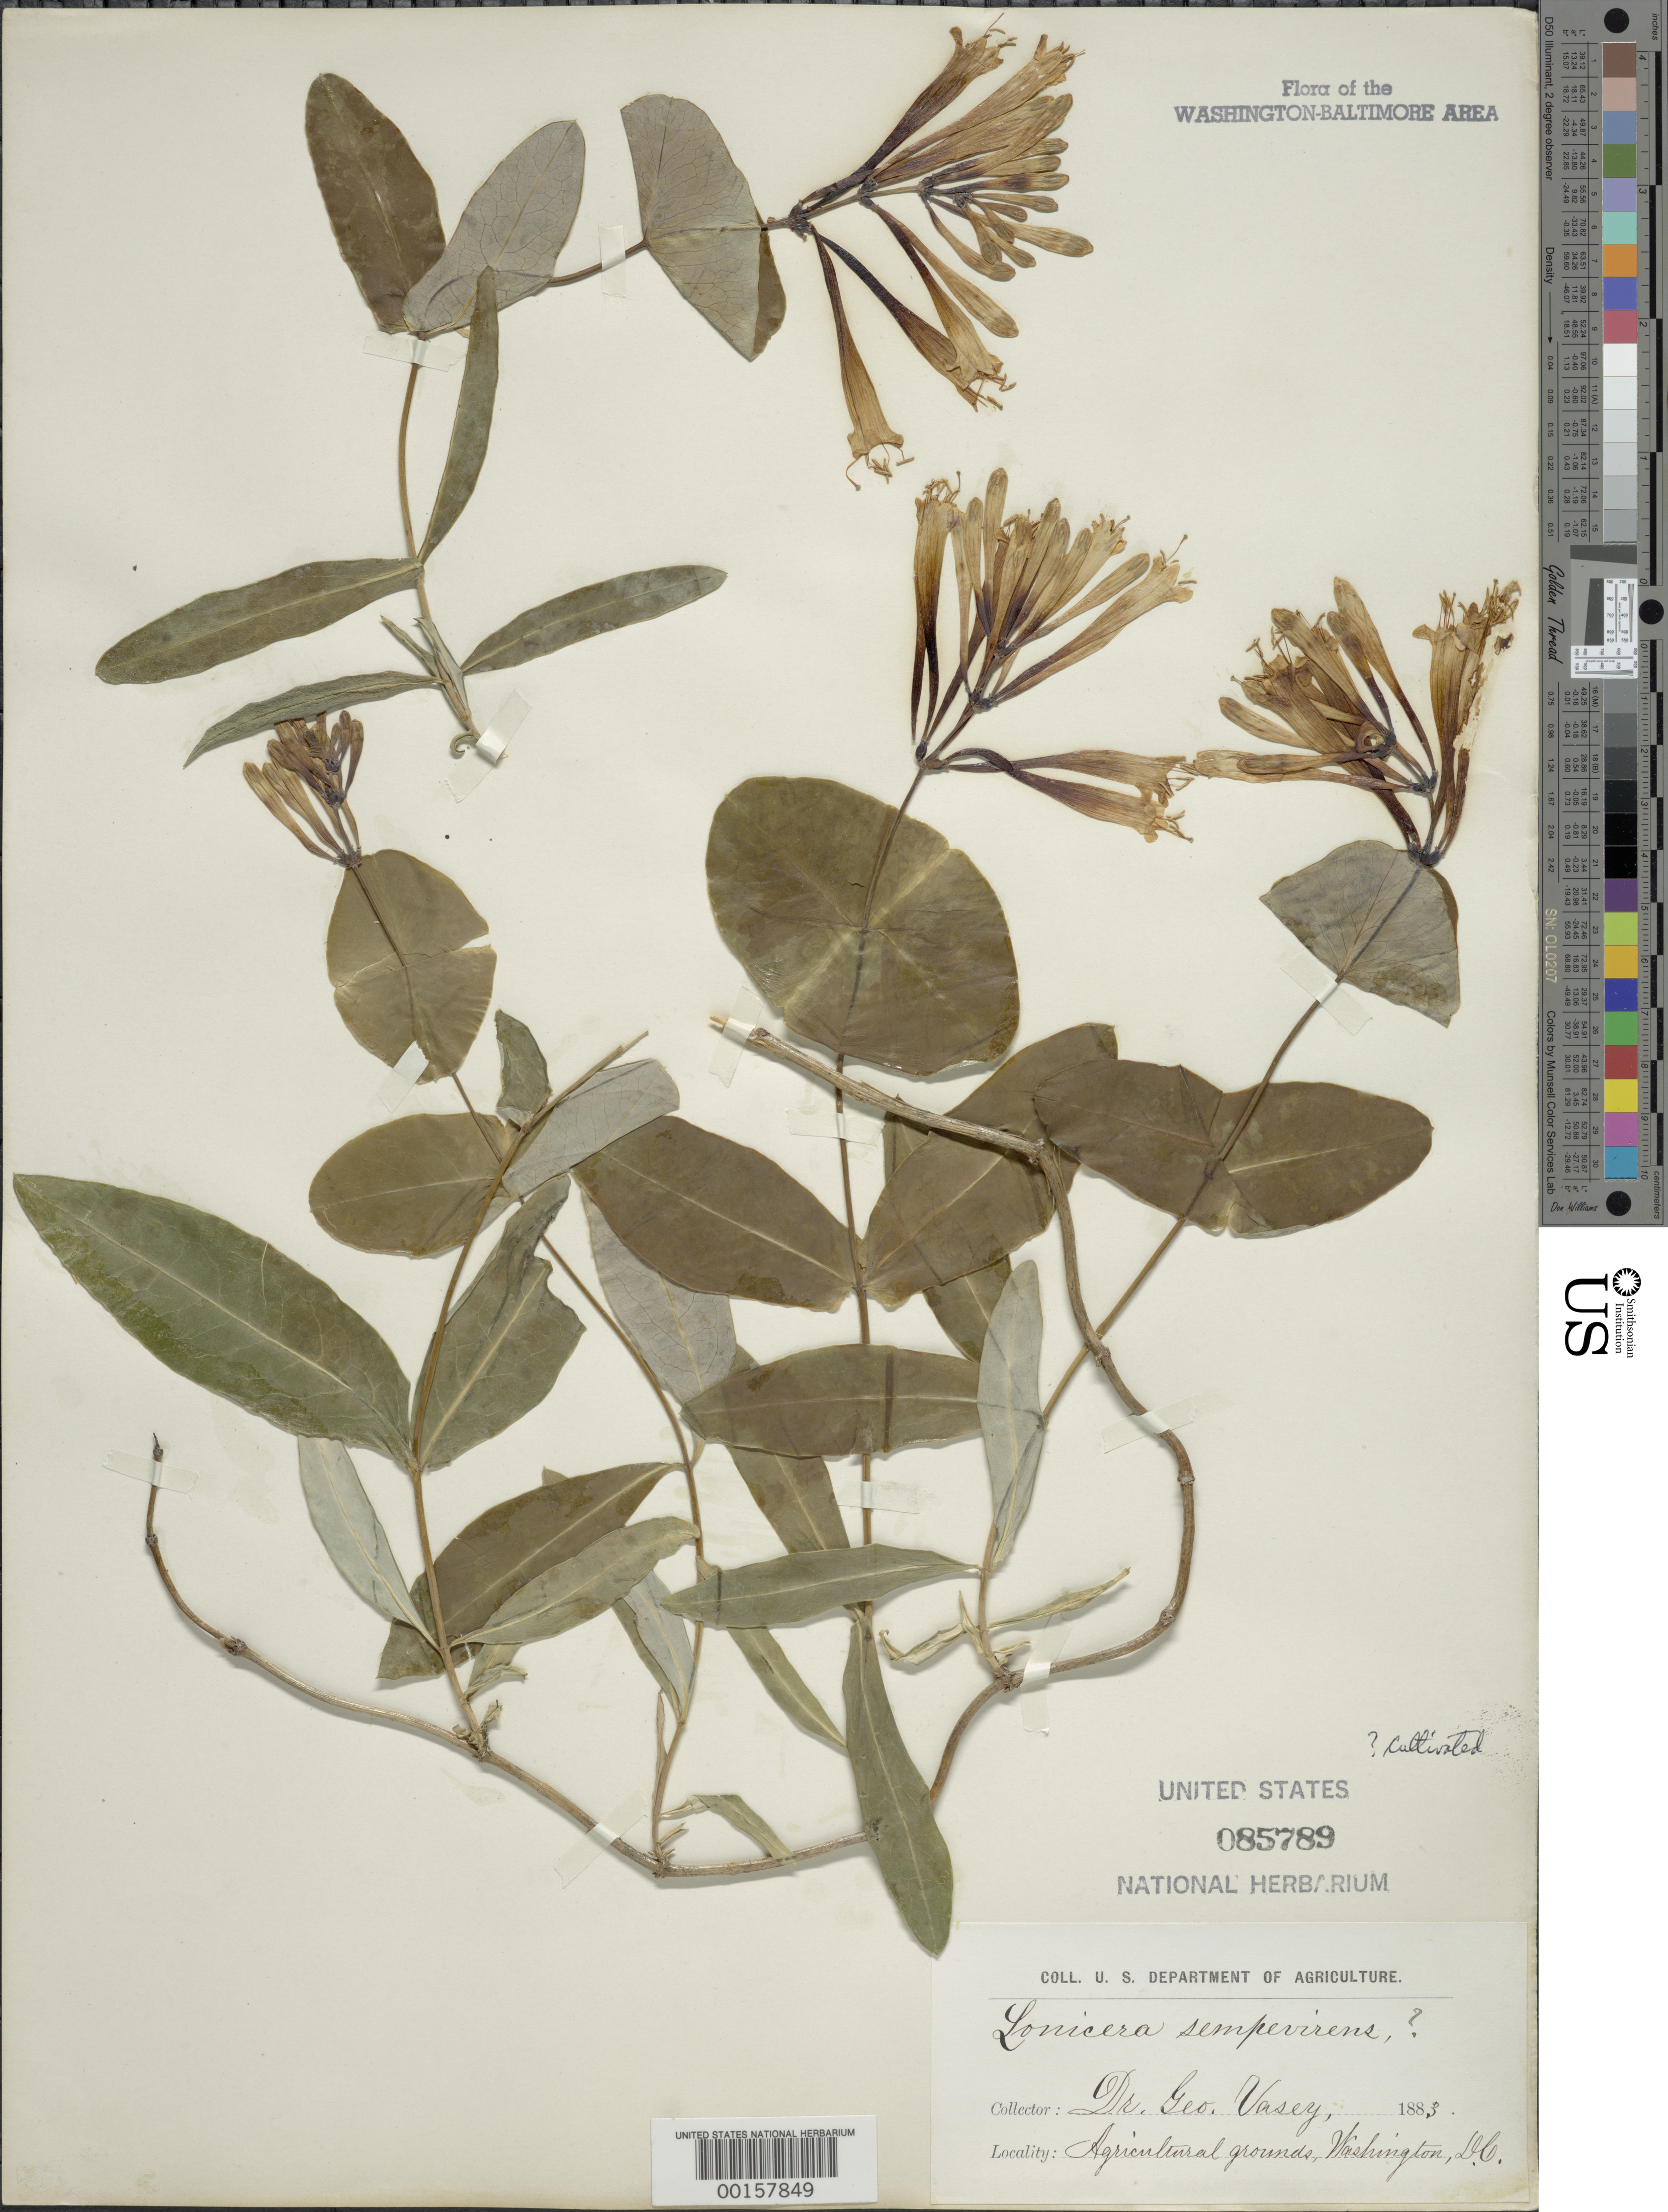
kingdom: Plantae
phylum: Tracheophyta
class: Magnoliopsida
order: Dipsacales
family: Caprifoliaceae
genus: Lonicera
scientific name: Lonicera sempervirens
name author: L.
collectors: G. Vasey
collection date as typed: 1883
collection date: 1883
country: United States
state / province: District of Columbia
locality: Dept. of Agriculture grounds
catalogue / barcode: US 85789